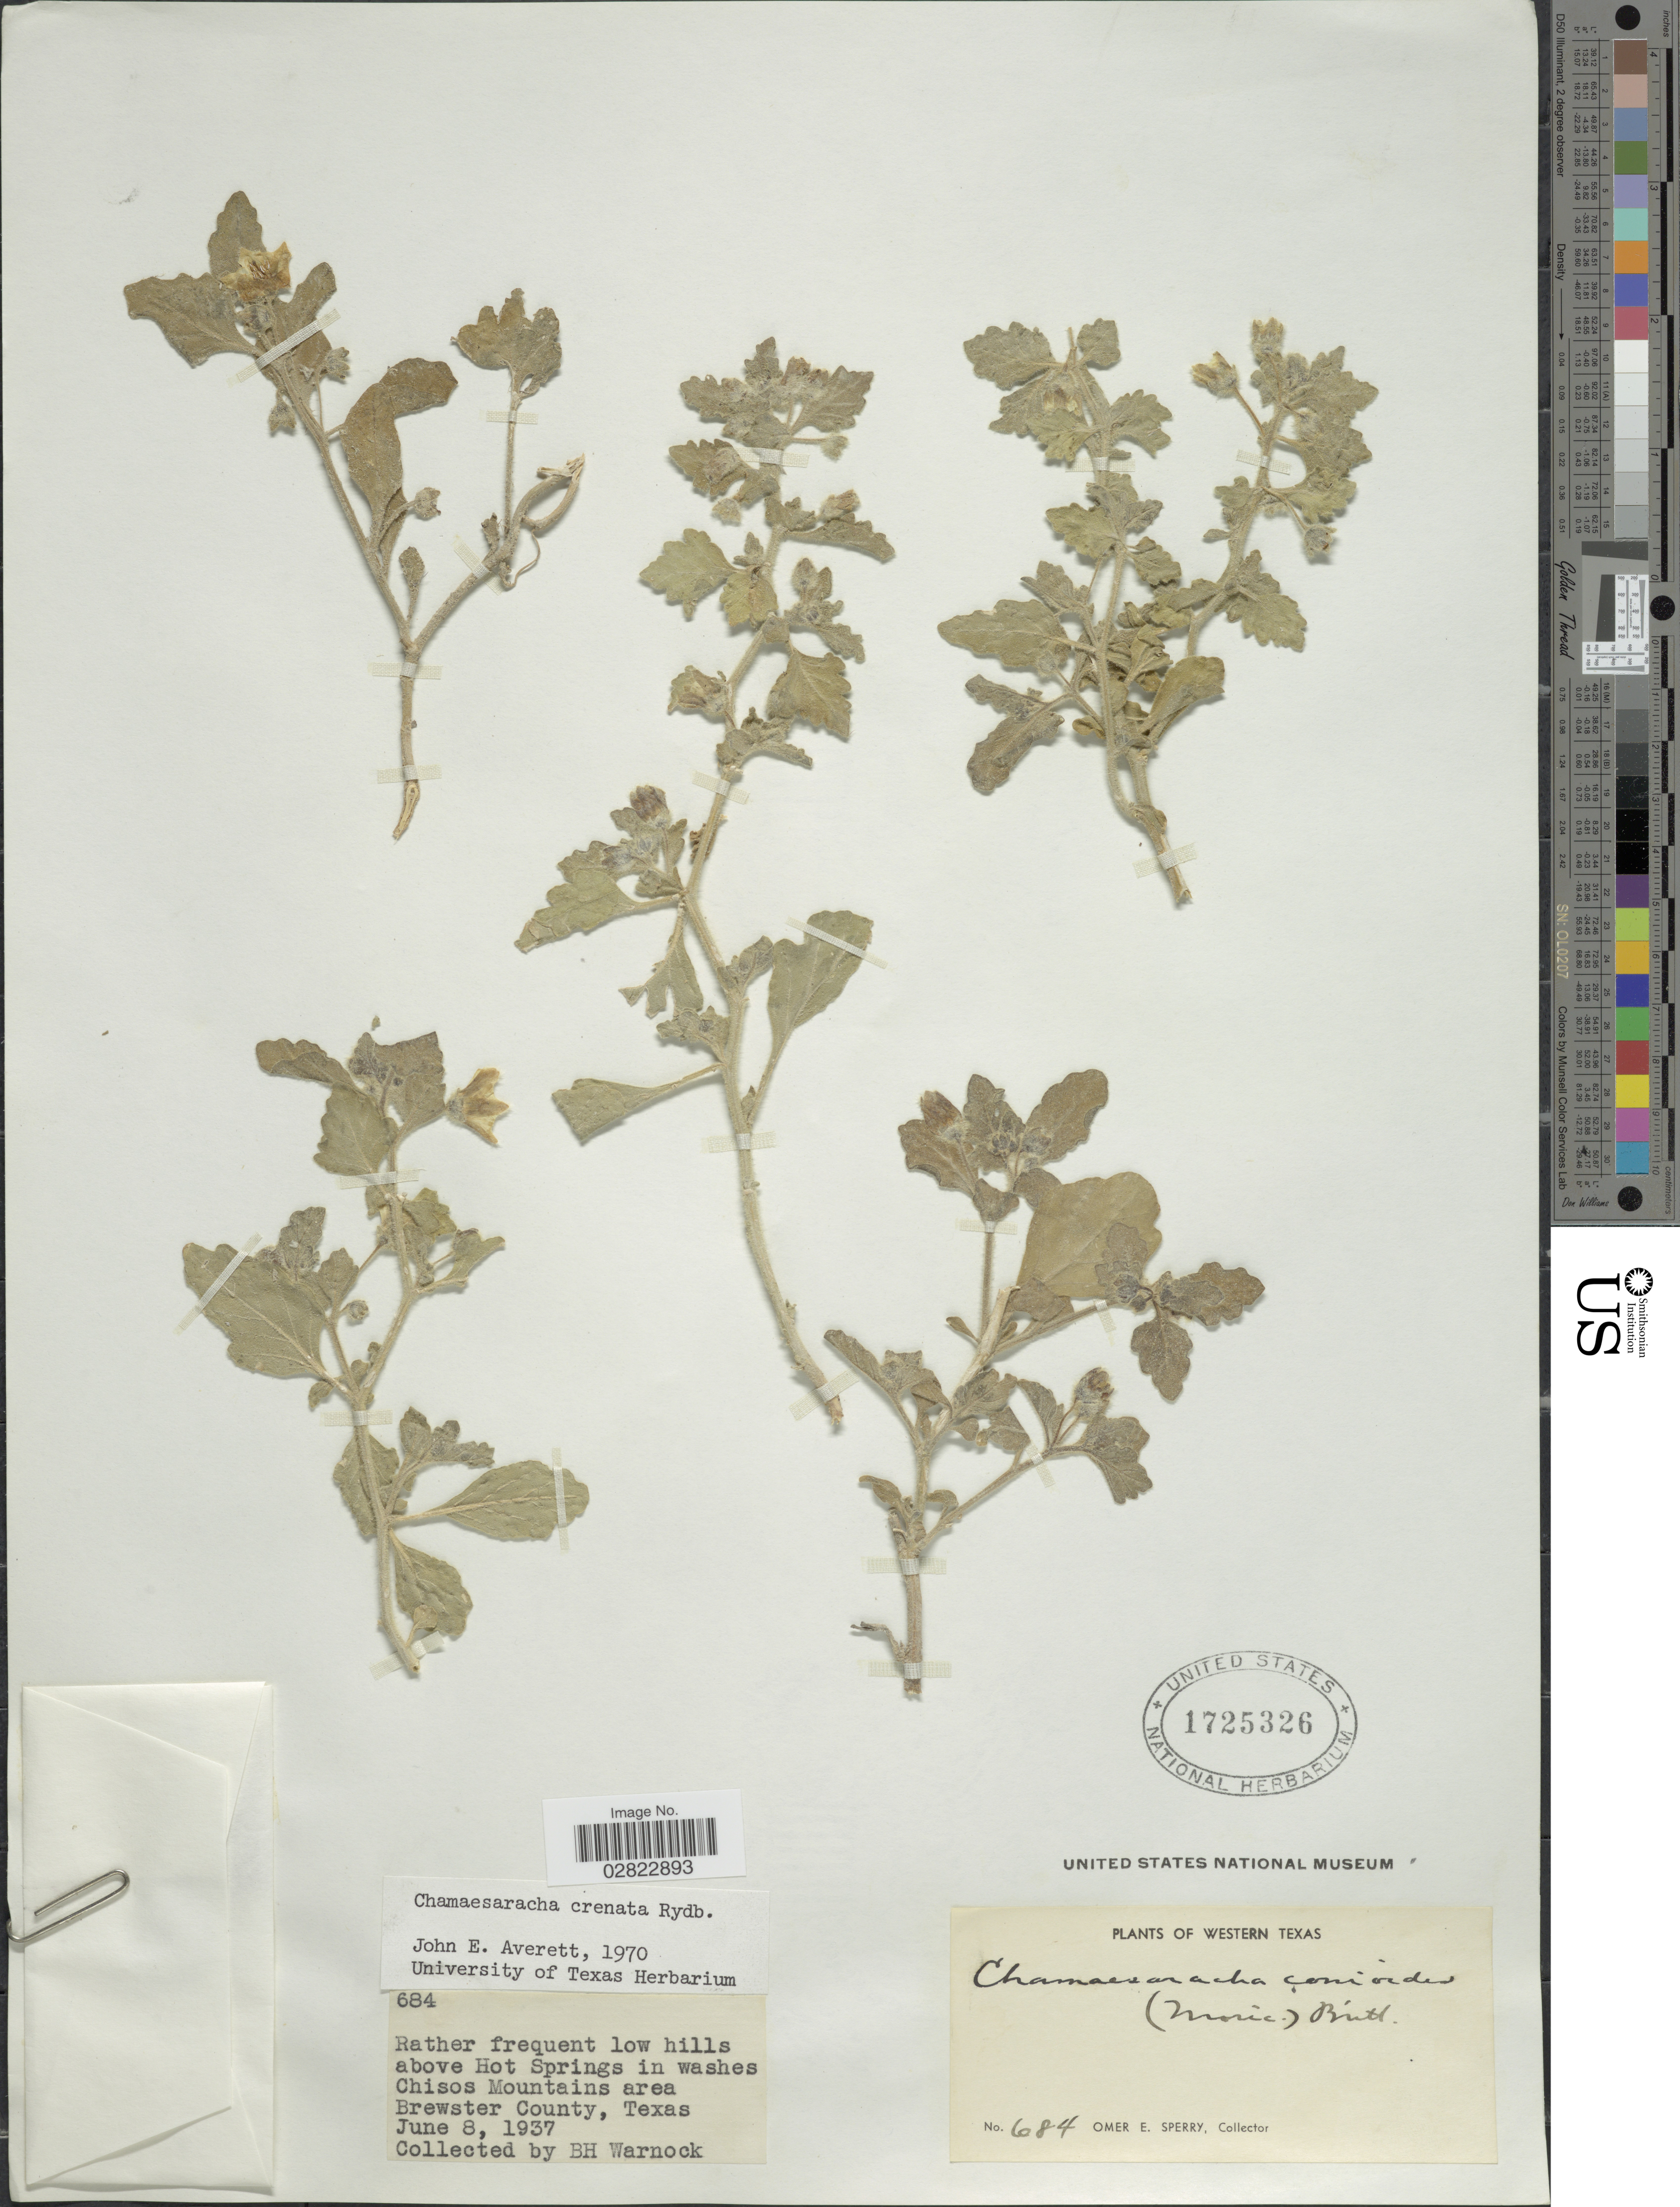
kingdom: Plantae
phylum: Tracheophyta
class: Magnoliopsida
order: Solanales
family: Solanaceae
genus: Chamaesaracha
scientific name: Chamaesaracha crenata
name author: Rydb.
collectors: O. E. Sperry & B. H. Warnock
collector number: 684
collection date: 1937-06-08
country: United States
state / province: Texas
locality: Rather frequent low hills above Hot Springs in washes Chisos Mountains area, Brewster County. Western Texas.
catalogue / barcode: US 1725326